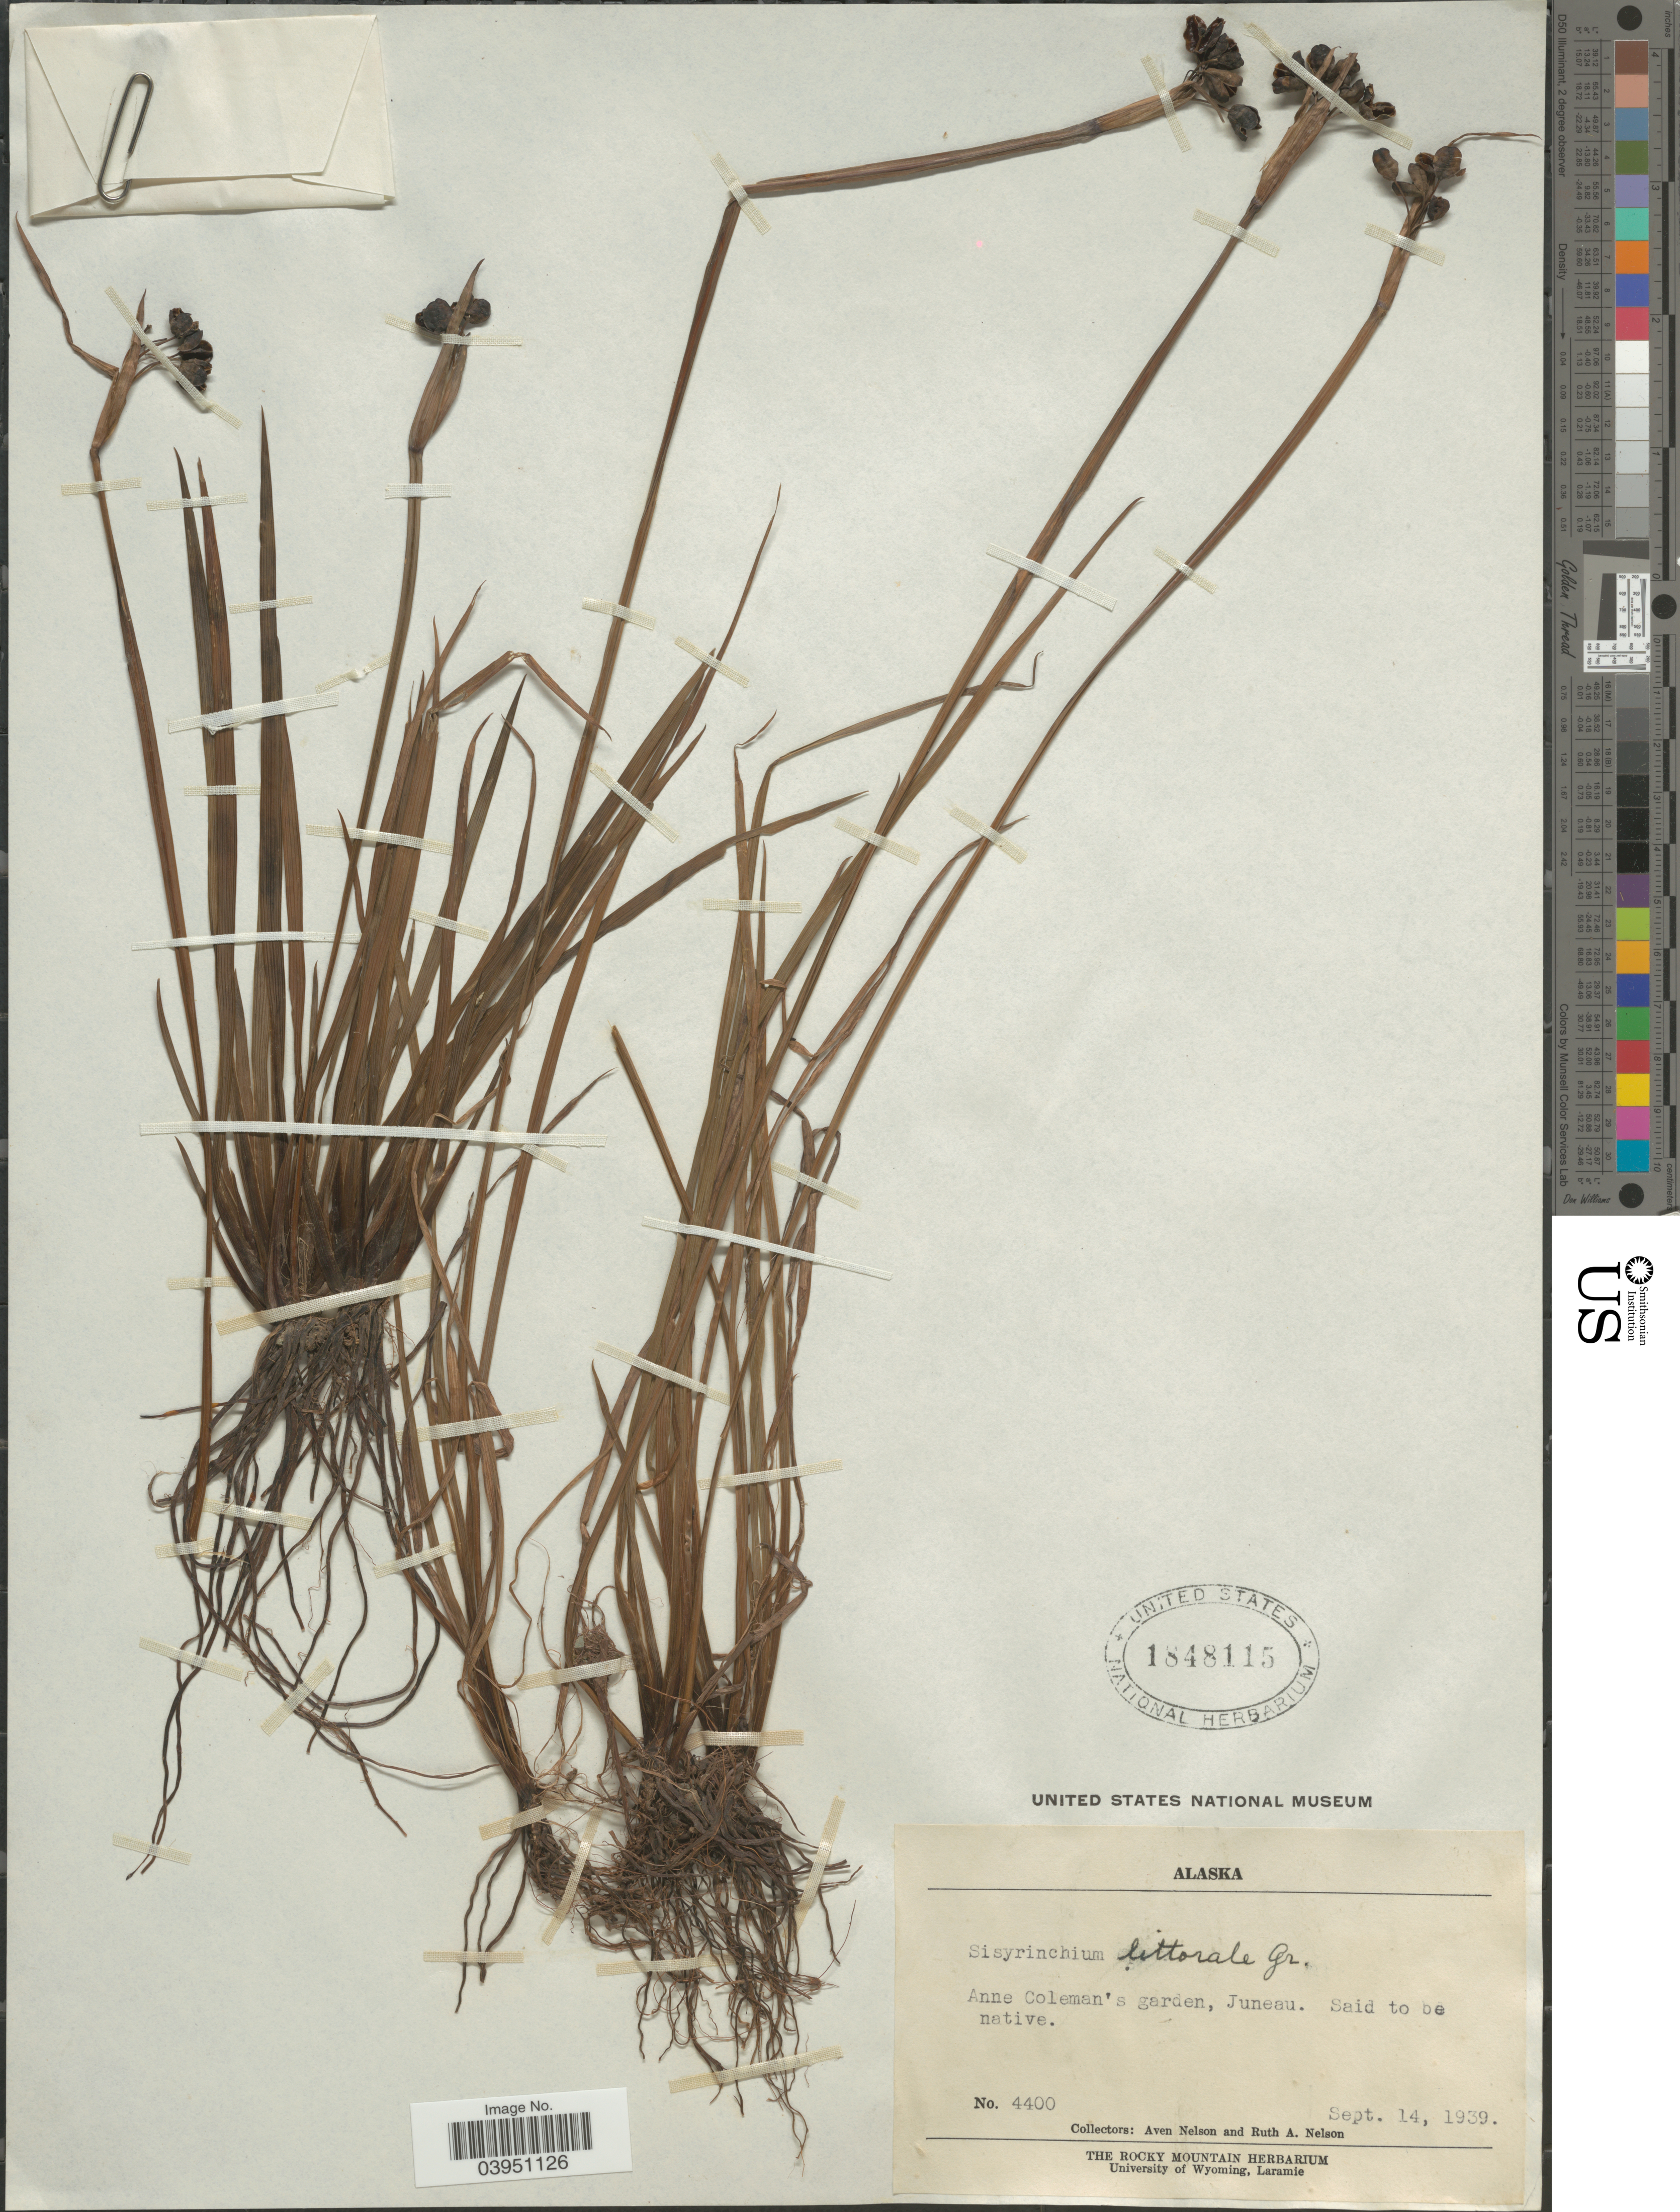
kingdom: Plantae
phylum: Tracheophyta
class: Liliopsida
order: Asparagales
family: Iridaceae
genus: Sisyrinchium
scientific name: Sisyrinchium littorale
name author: Greene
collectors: A. Nelson & R. A. Nelson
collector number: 4400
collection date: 1939-09-14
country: United States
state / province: Alaska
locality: Anne Coleman's garden, Juneau.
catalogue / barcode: US 1848115